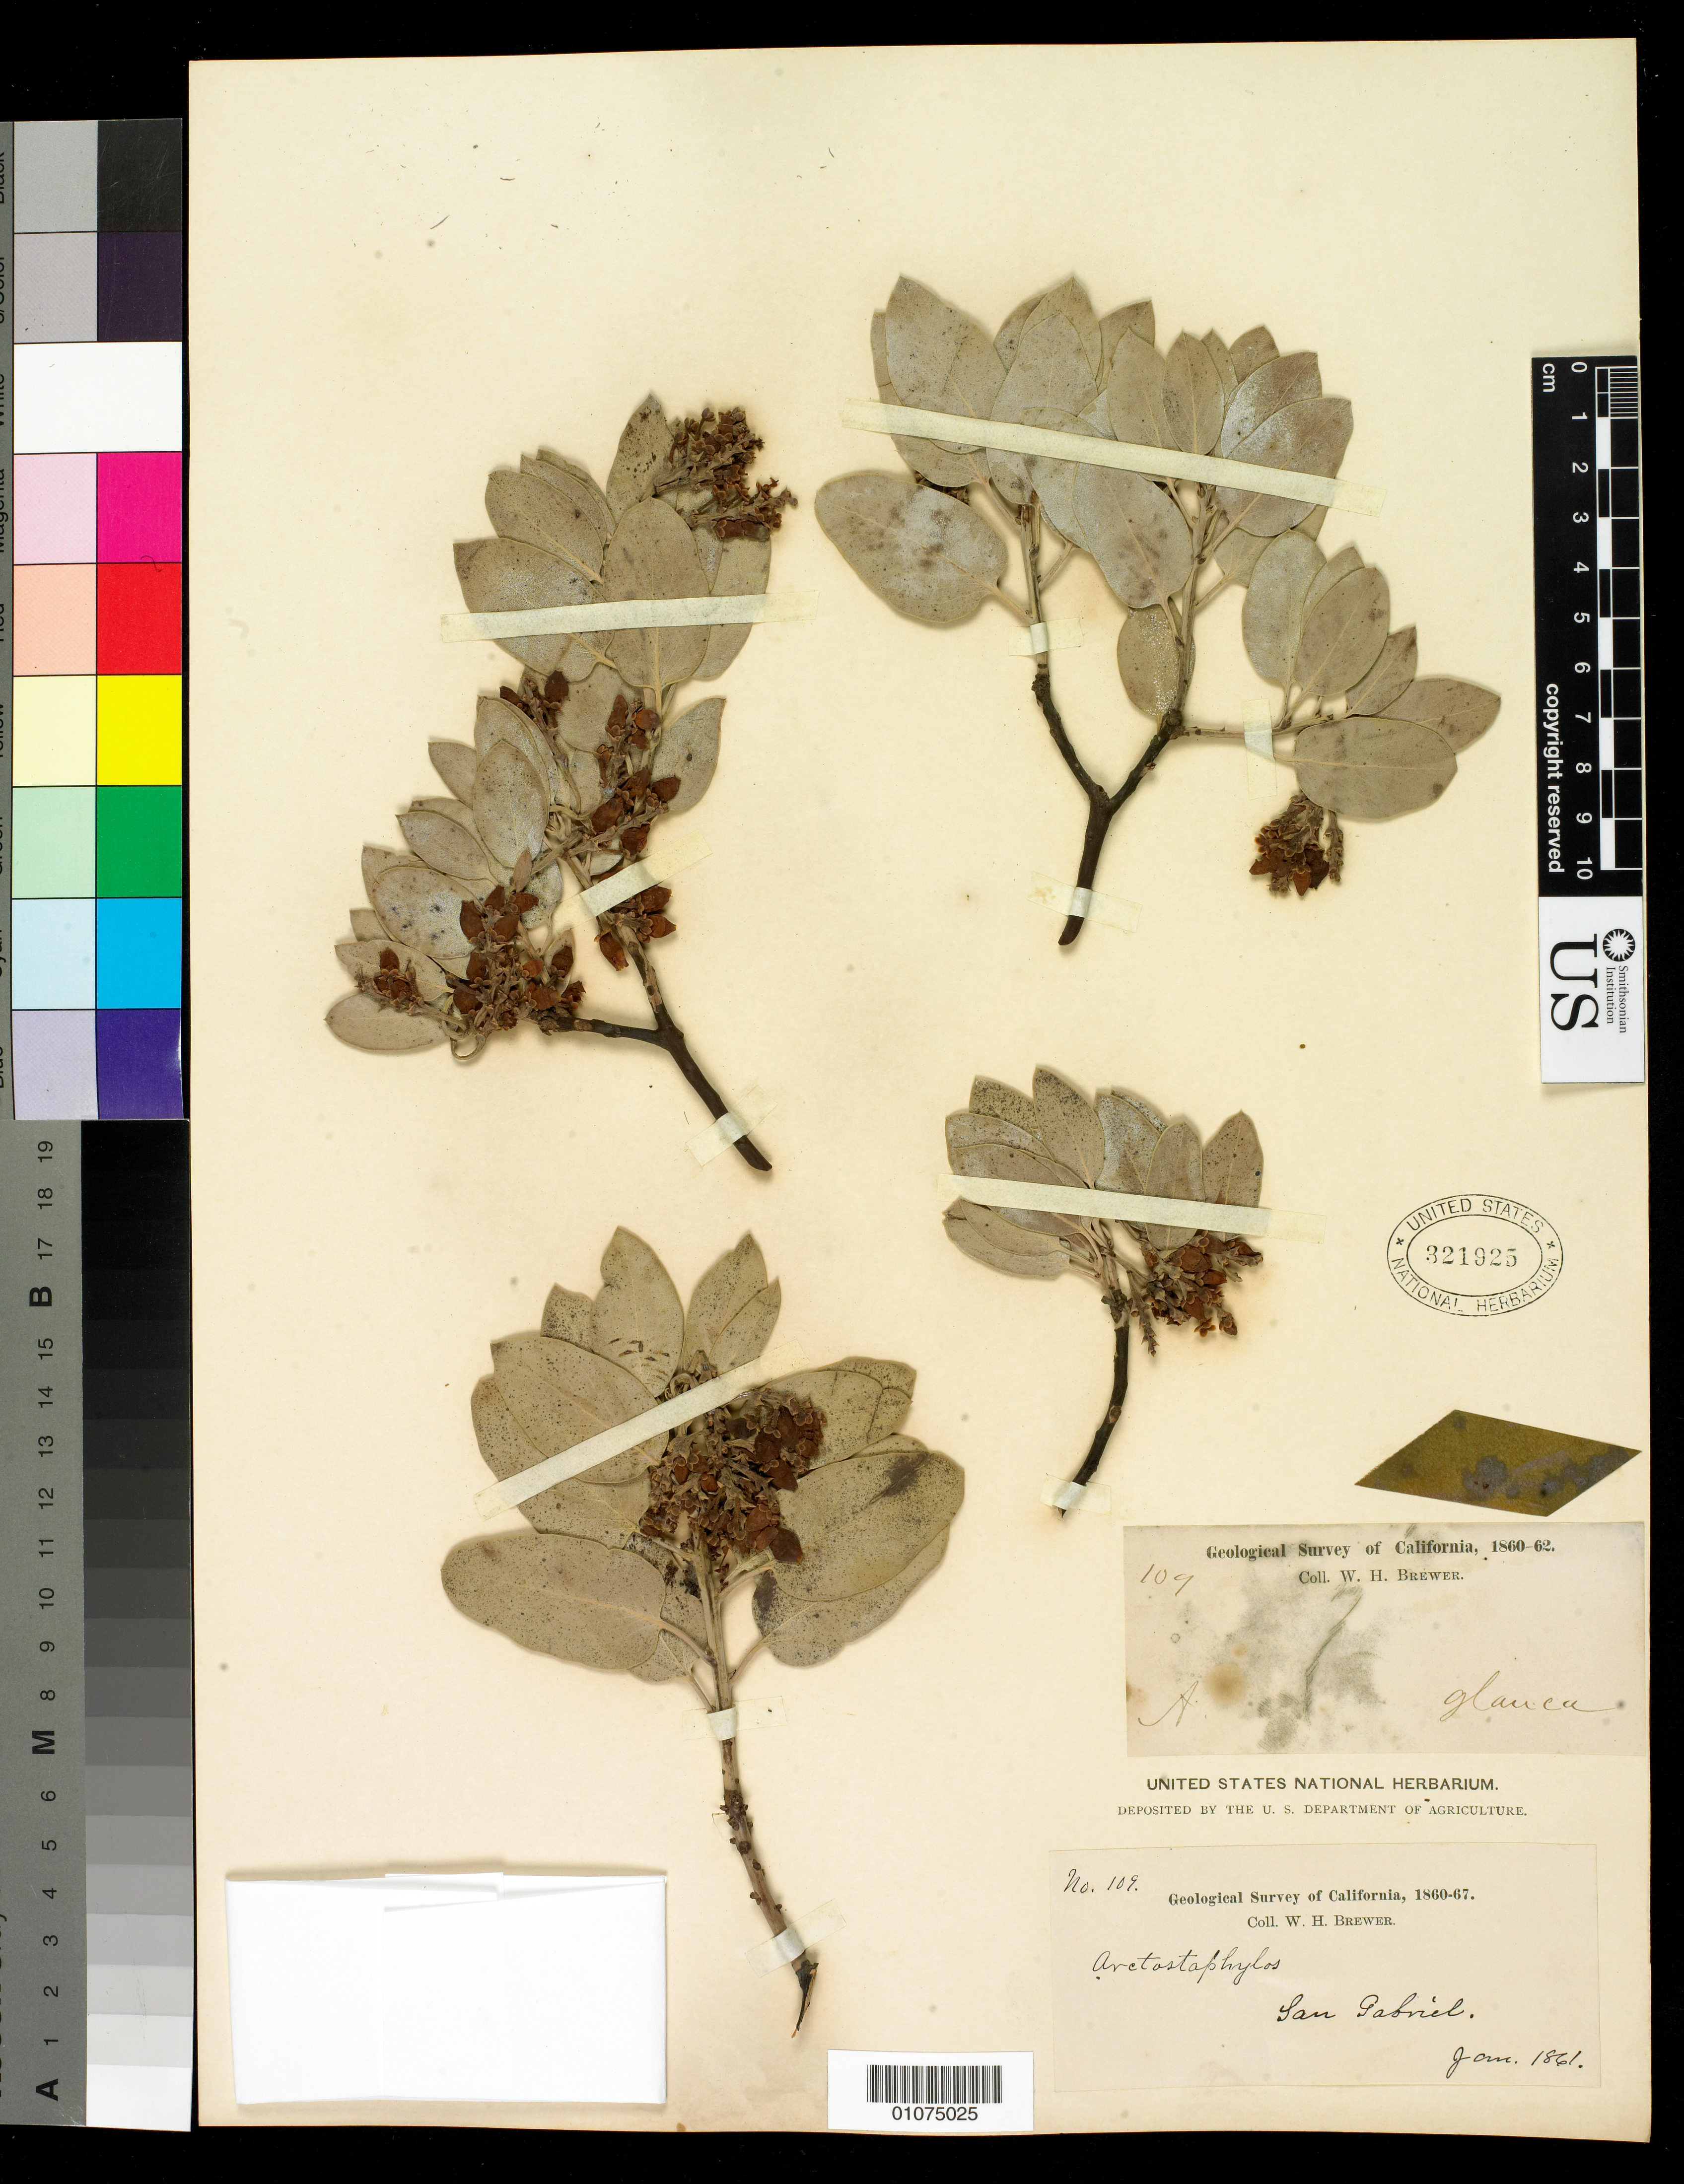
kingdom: Plantae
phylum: Tracheophyta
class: Magnoliopsida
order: Ericales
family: Ericaceae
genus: Arctostaphylos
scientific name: Arctostaphylos glauca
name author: Lindl.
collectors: W. H. Brewer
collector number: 109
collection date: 1861-01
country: United States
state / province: California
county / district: Los Angeles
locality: San Gabriel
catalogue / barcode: US 321925